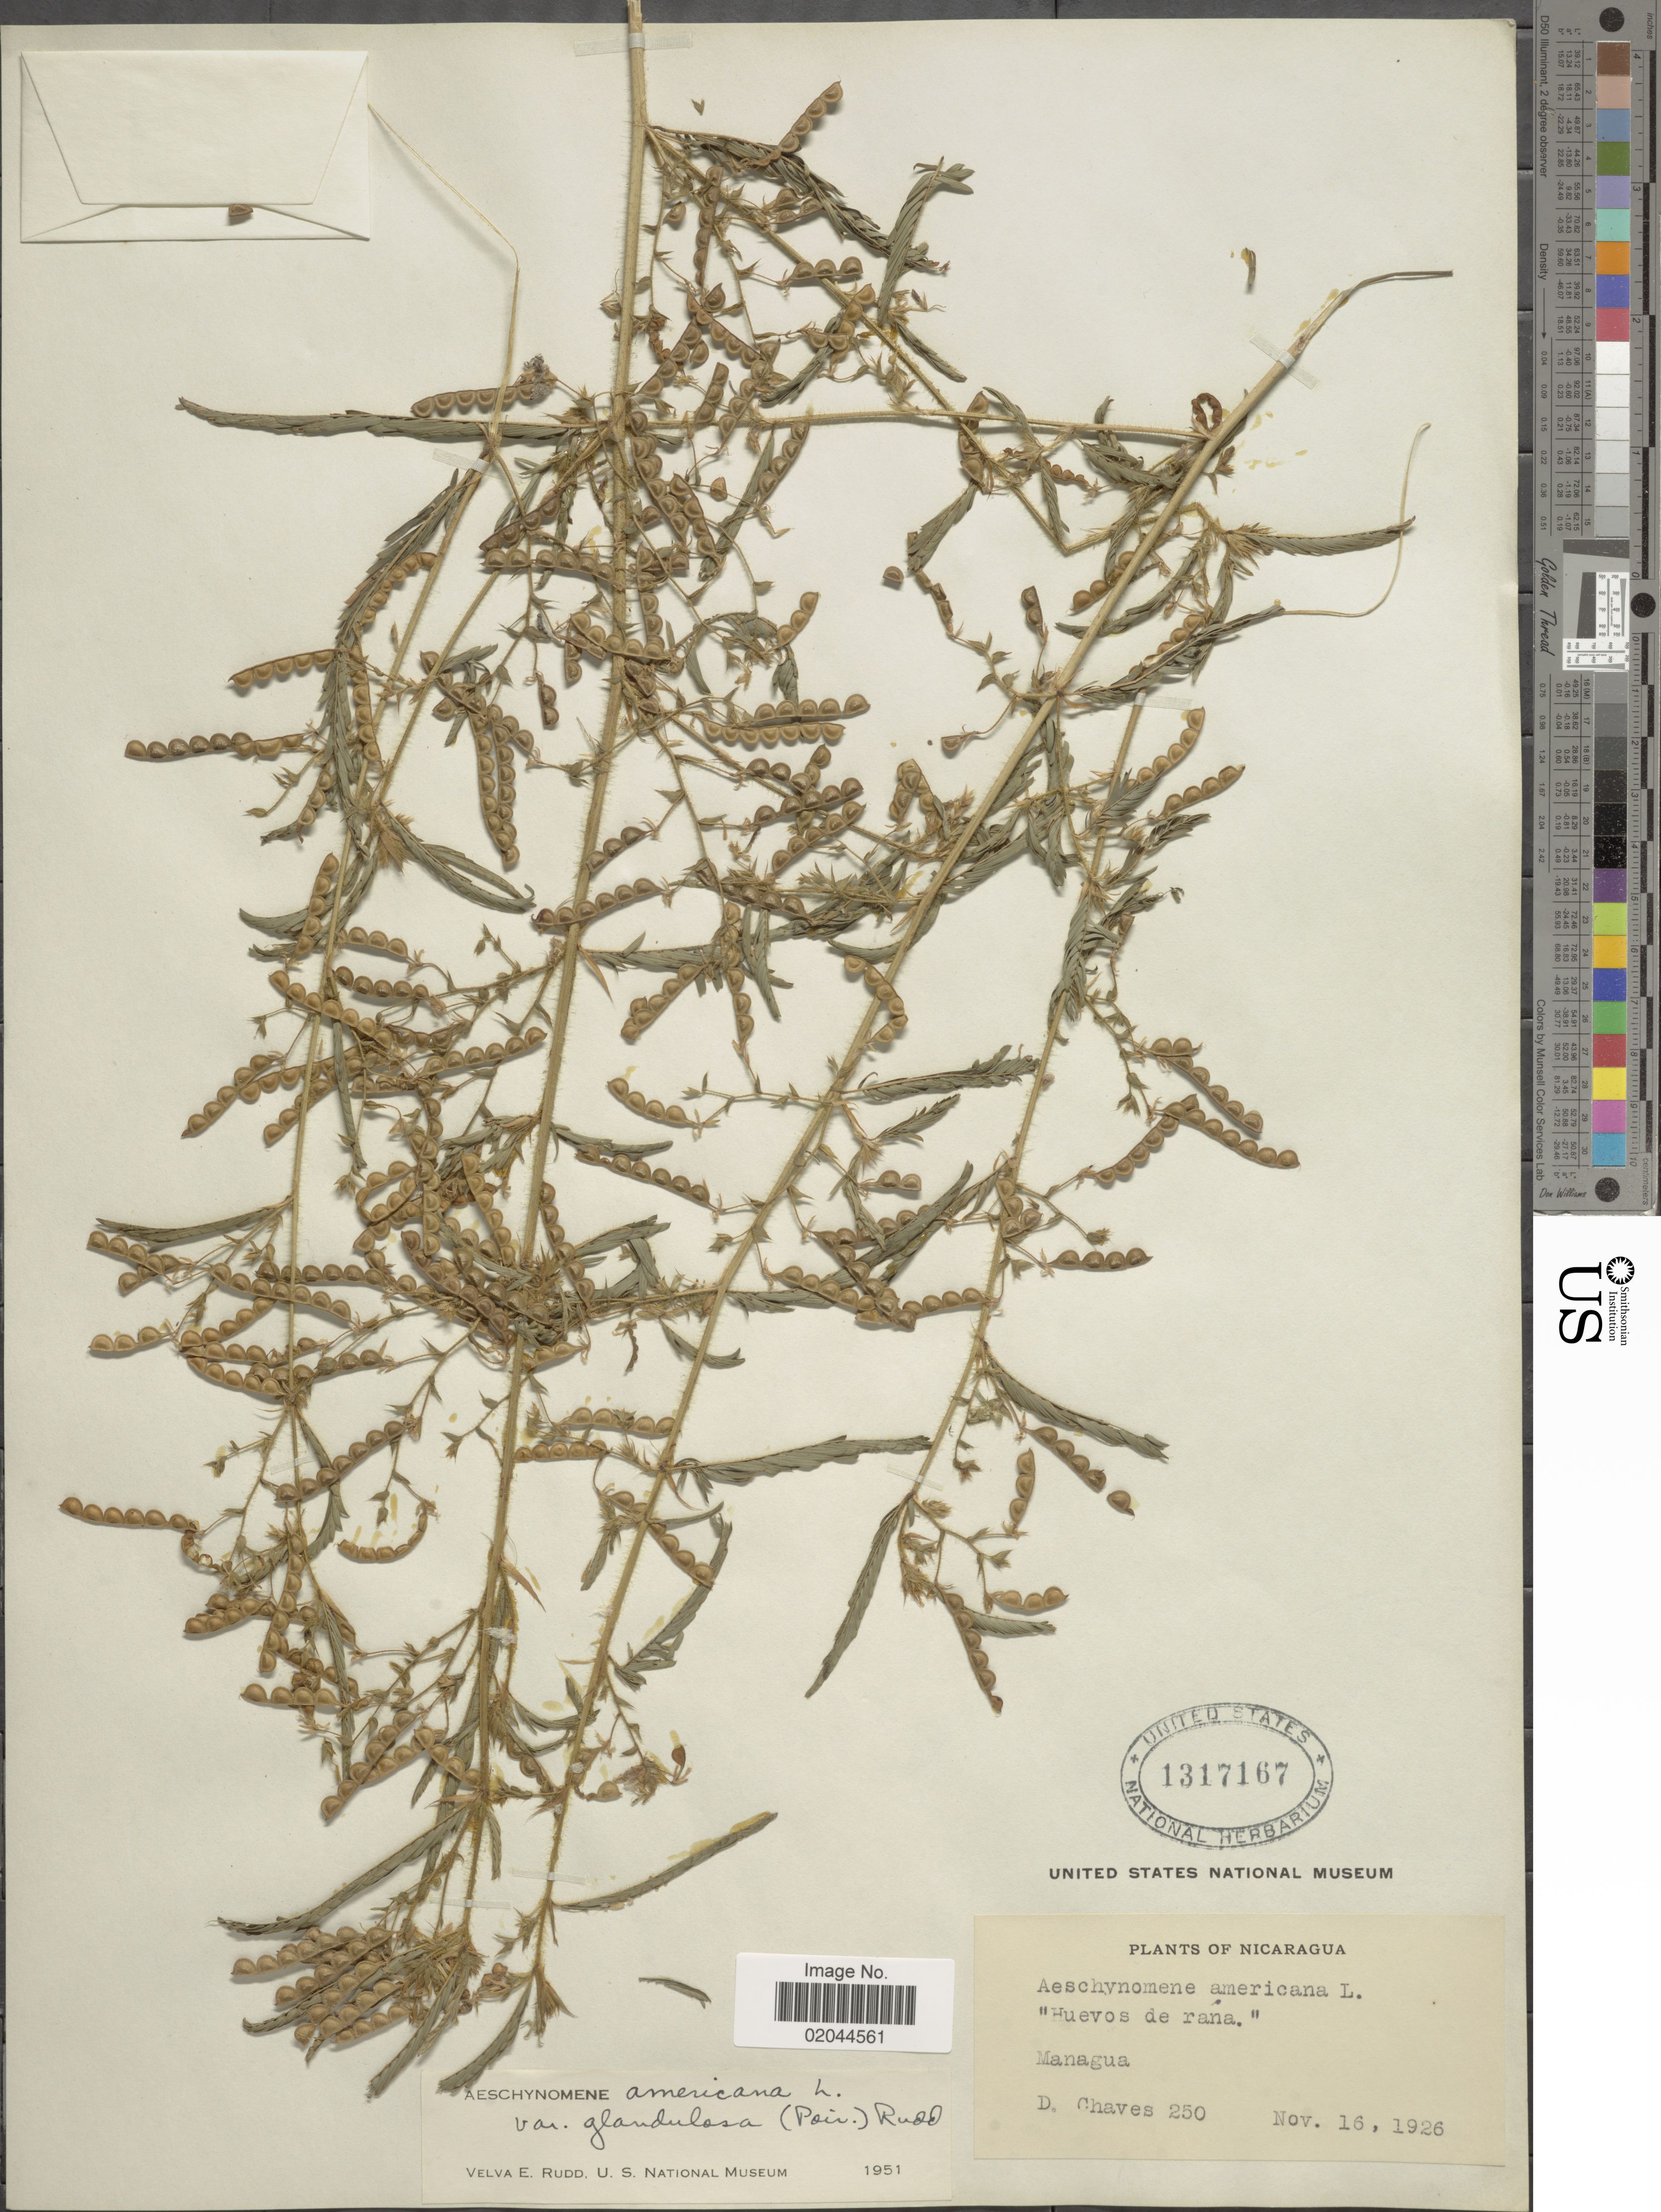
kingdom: Plantae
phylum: Tracheophyta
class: Magnoliopsida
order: Fabales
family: Fabaceae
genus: Aeschynomene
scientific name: Aeschynomene americana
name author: L.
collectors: D. Chaves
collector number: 250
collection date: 1926-11-16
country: Nicaragua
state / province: Managua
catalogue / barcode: US 1317167